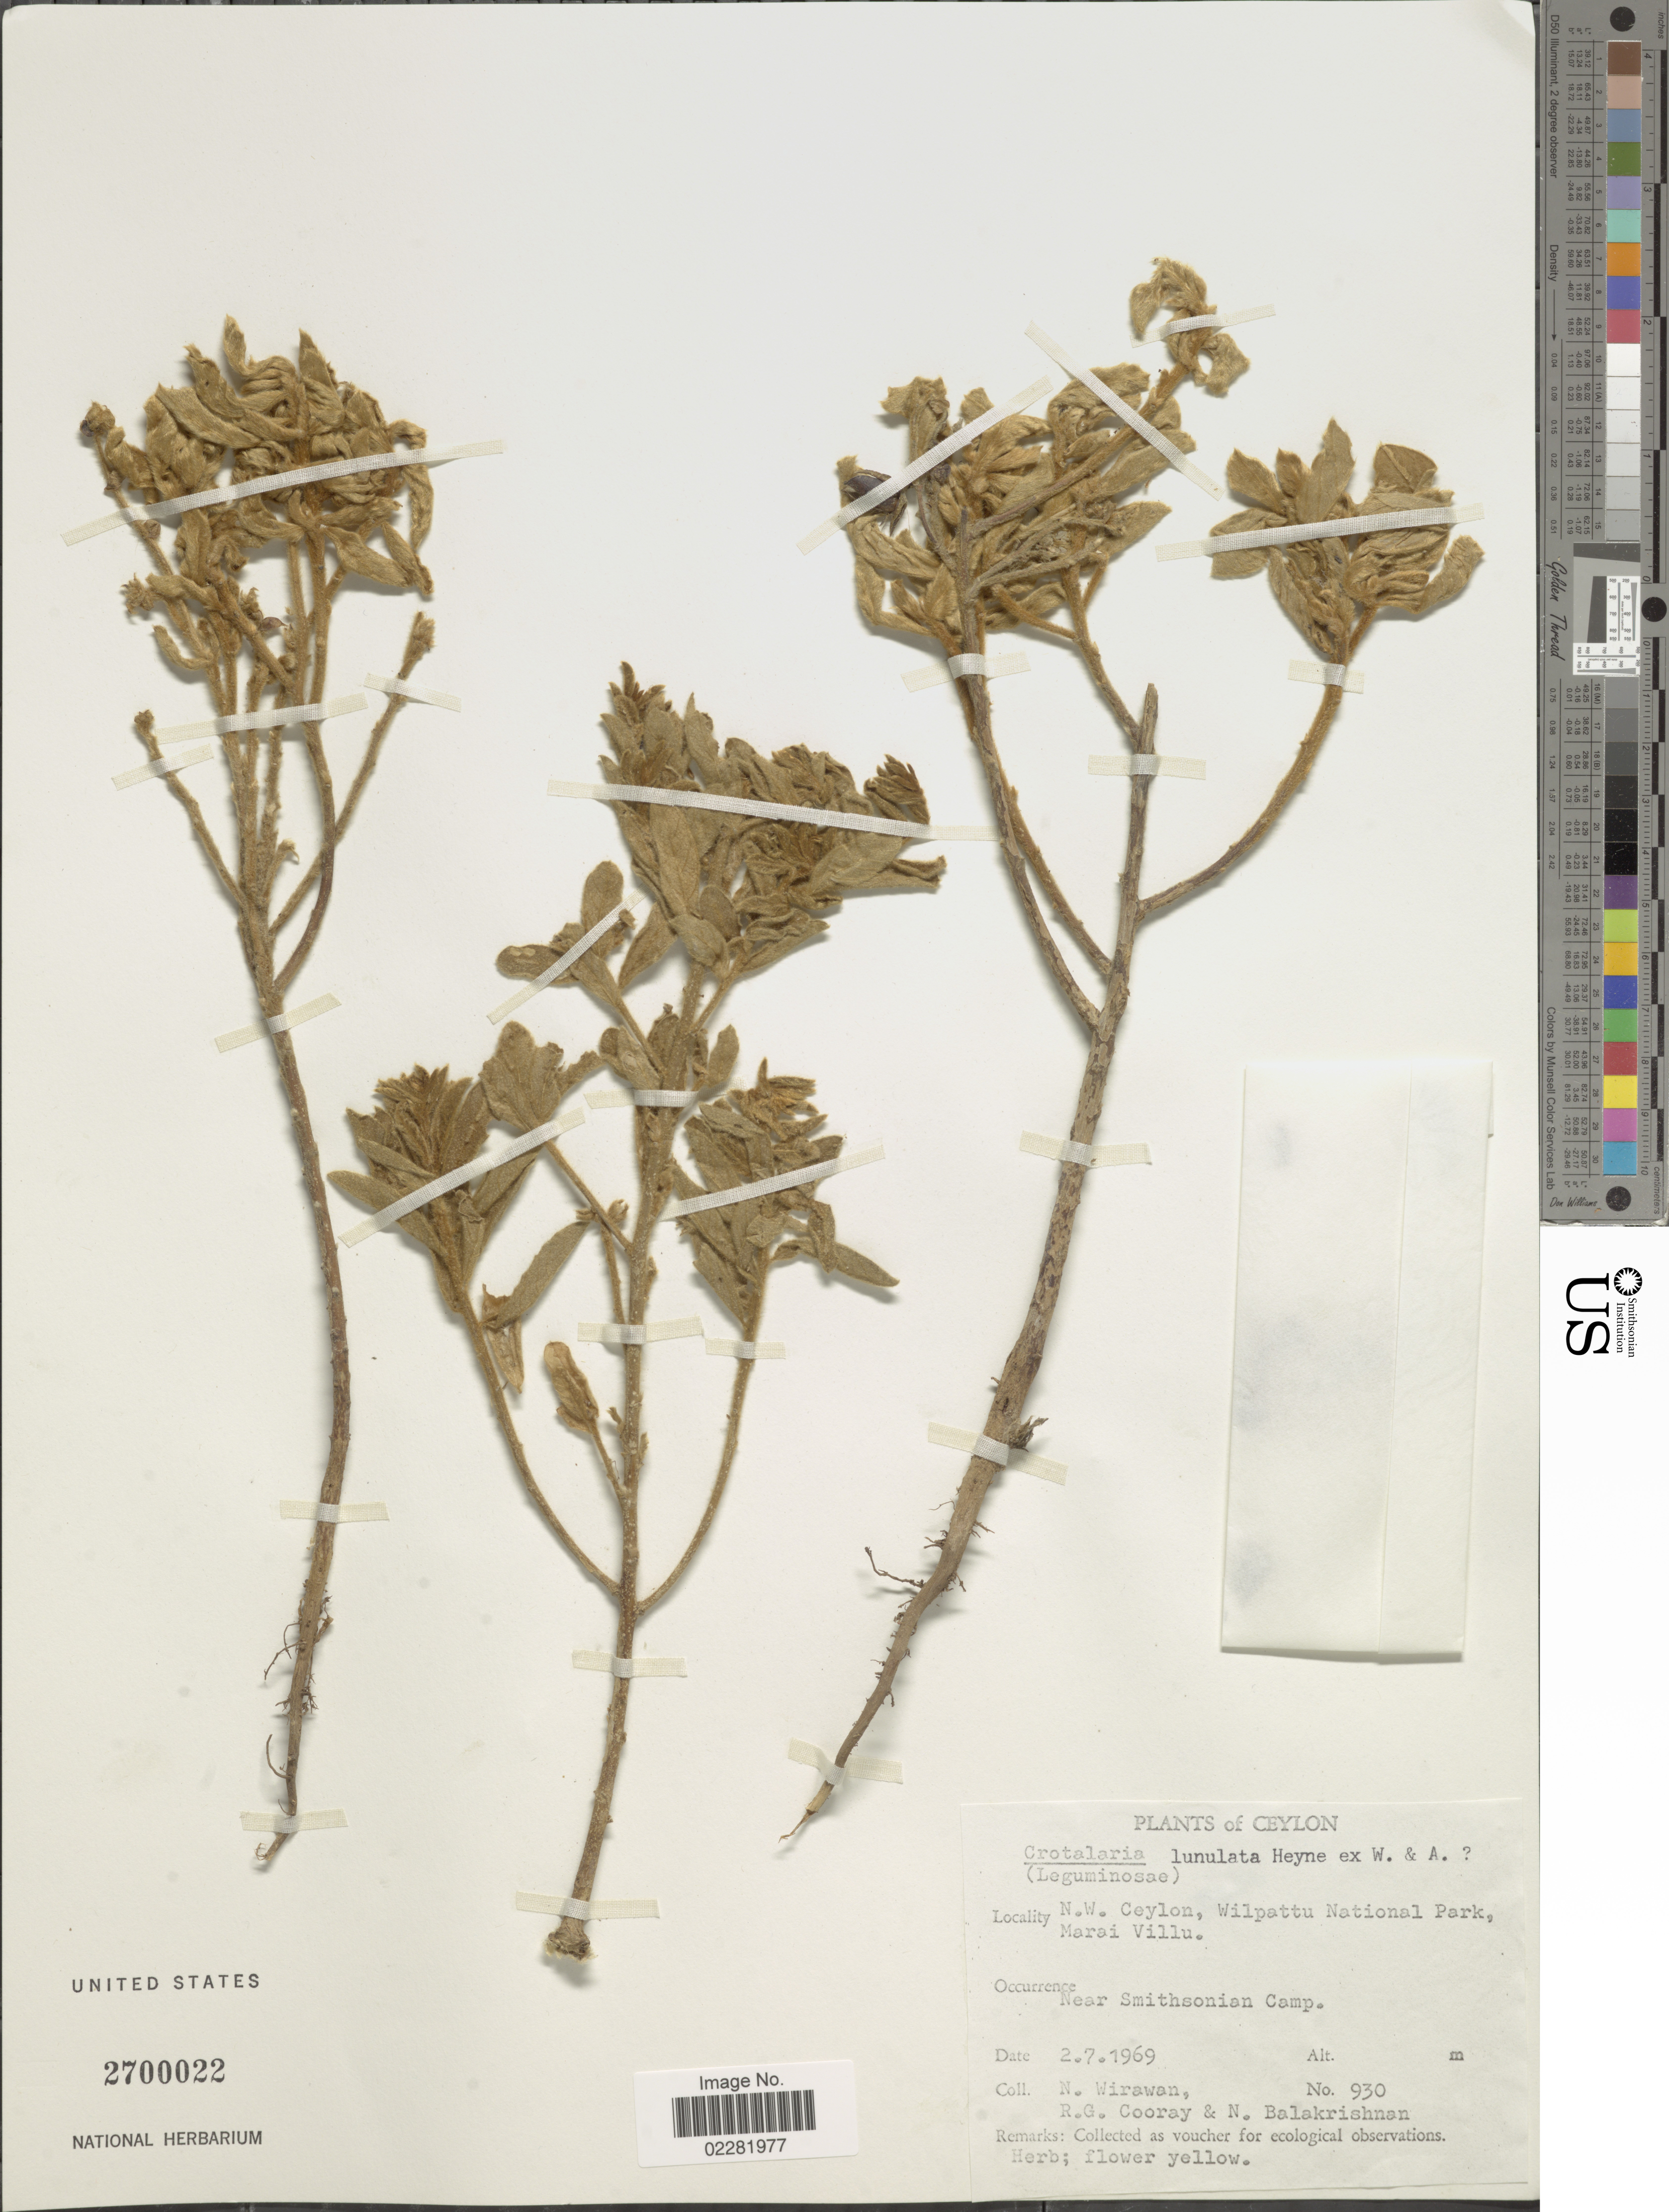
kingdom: Plantae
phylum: Tracheophyta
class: Magnoliopsida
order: Fabales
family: Fabaceae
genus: Crotalaria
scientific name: Crotalaria lunulata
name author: Wight & Arn.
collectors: N. Wirawan, R. Cooray & N. Balakrishnan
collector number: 930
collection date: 1969-07-02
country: Sri Lanka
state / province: North Western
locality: Ceylon, Wilpattu National Park, Marai Villu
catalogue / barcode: US 2700022